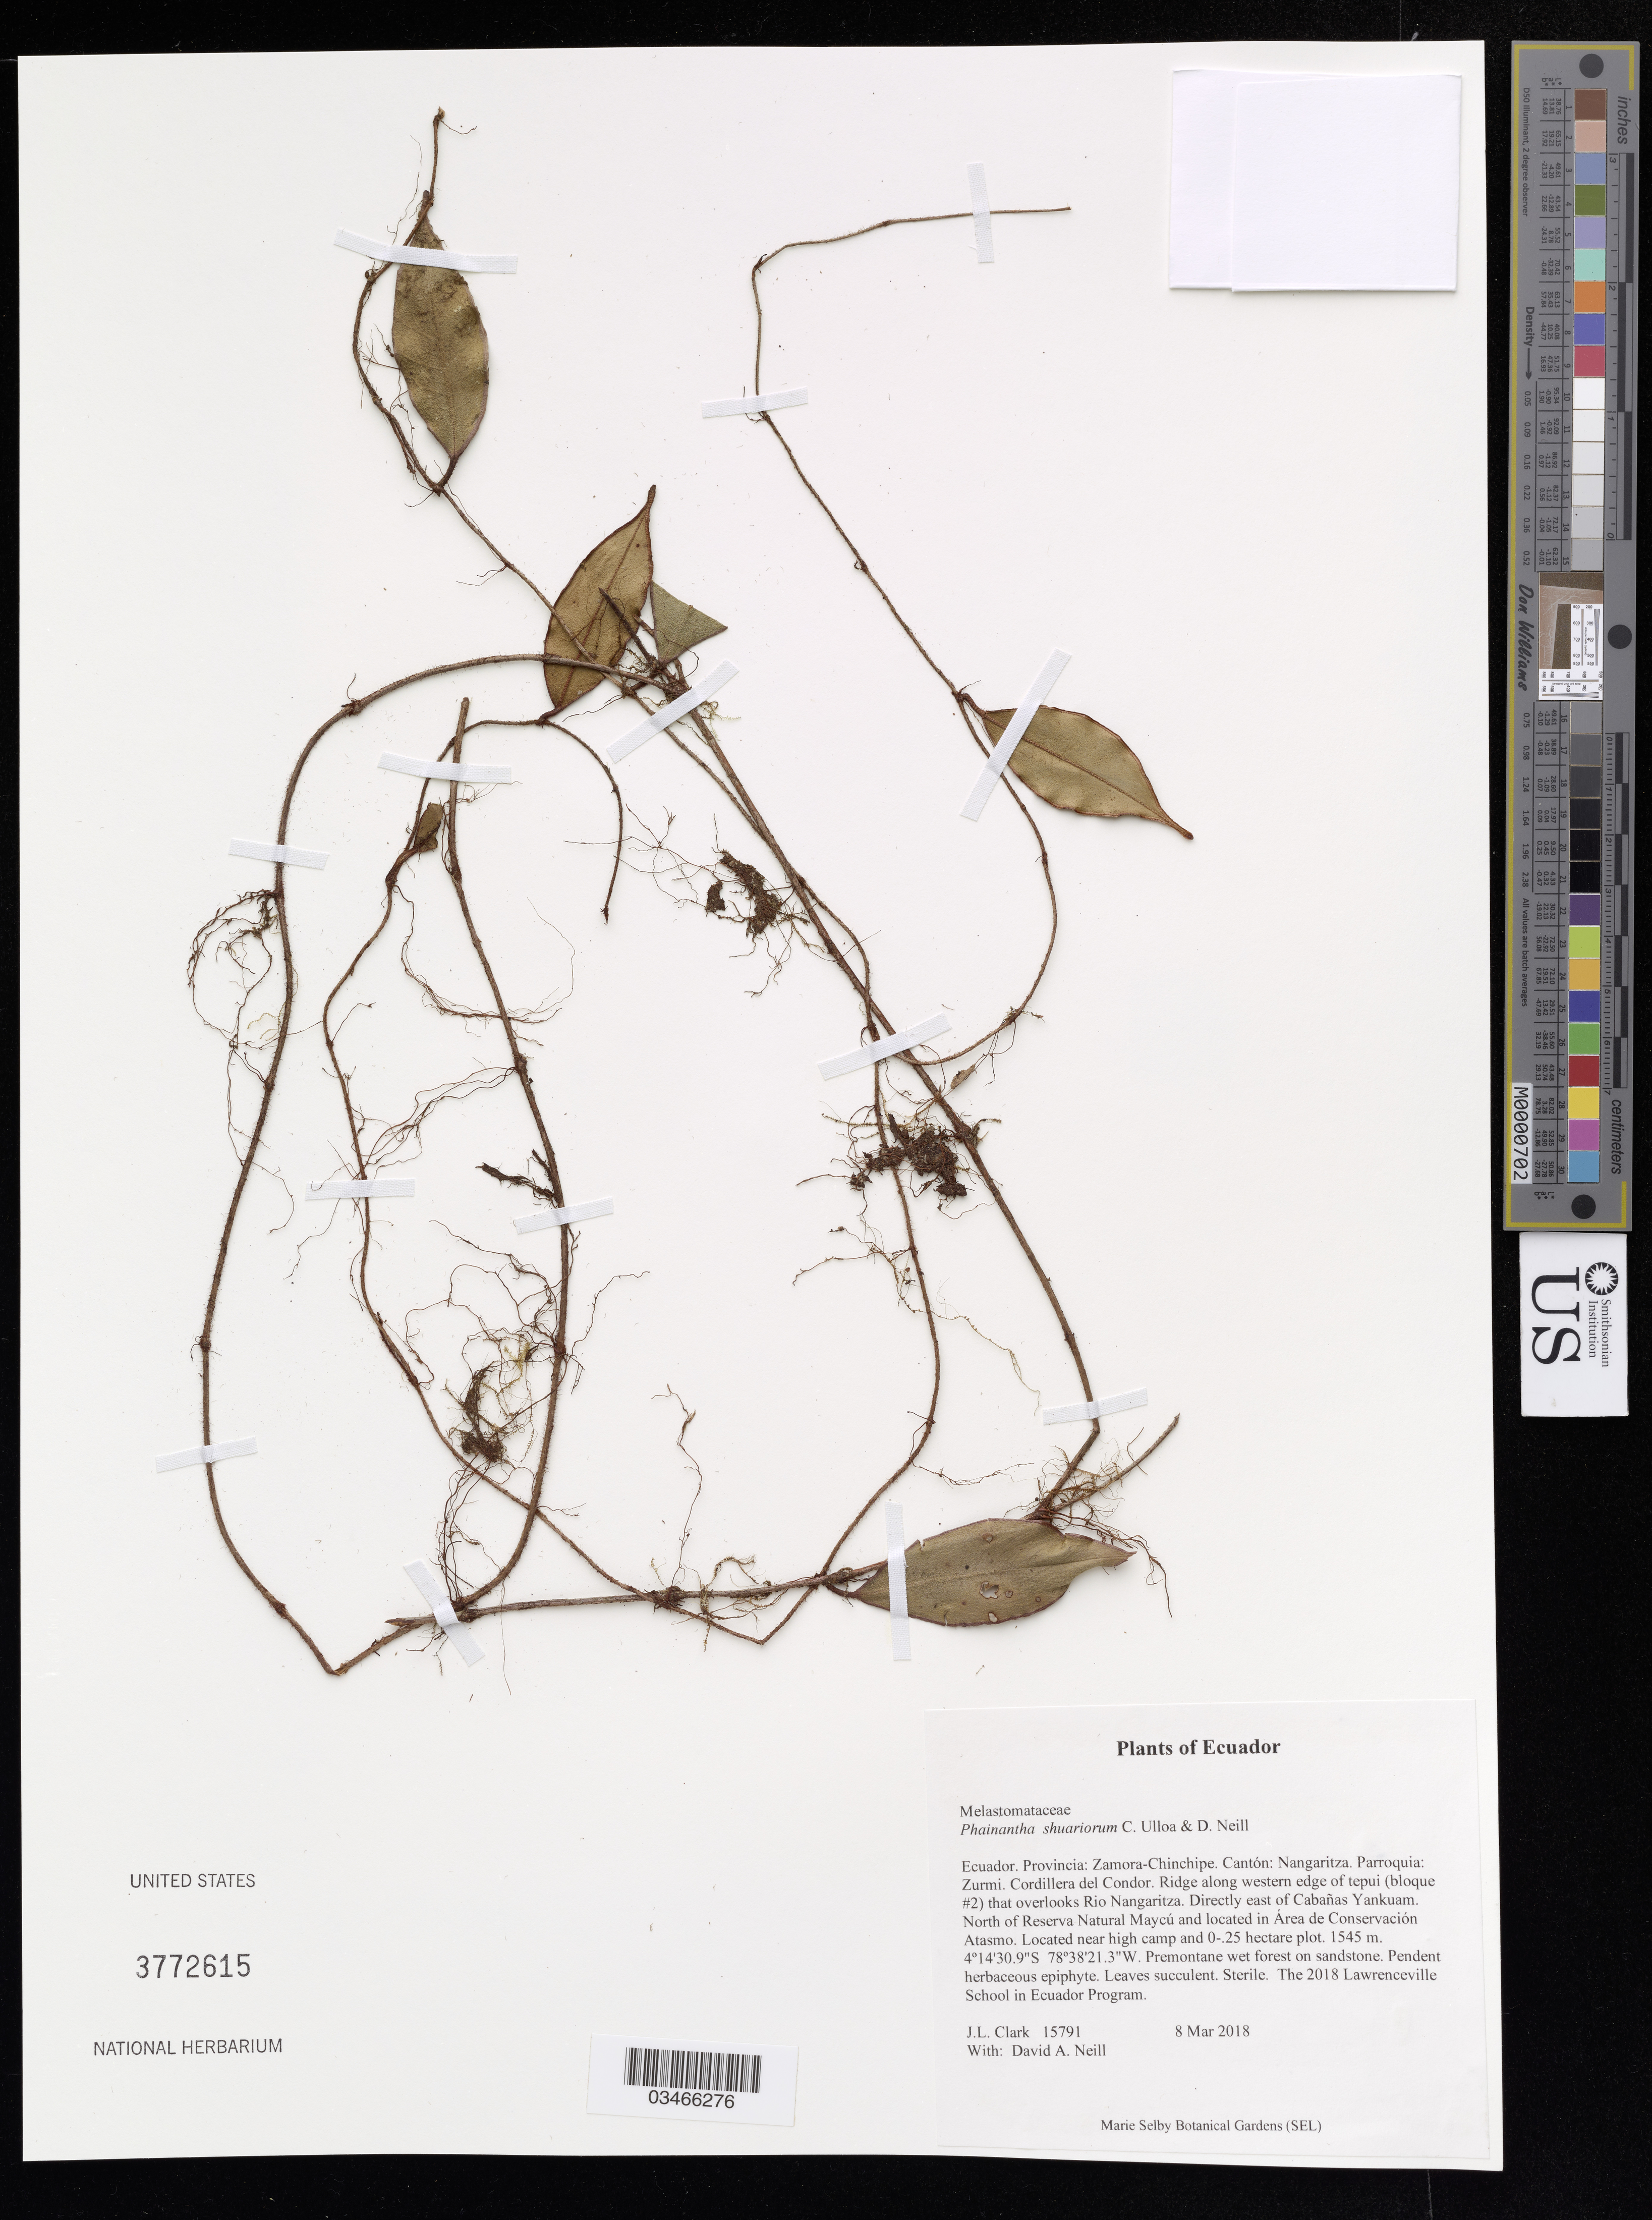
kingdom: Plantae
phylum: Tracheophyta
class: Magnoliopsida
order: Myrtales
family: Melastomataceae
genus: Phainantha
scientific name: Phainantha shuariorum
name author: C. Ulloa & D.A. Neill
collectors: J. Clark & D. A. Neill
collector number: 15791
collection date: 2018-03-08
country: Ecuador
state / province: Zamora-Chinchipe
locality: Cantón: Nangaritza. Parroquia: Zurmi. Cordillera del Condor. Ridge along western edge of tepui (bloque #2) that overlooks Rio Nangaritza. Directly east of Cabañas Yankuam. North of Reserva Natural Maycú and located in Área de Conservación Atasmo. Located near high camp and 0 -. 25 hectare plot.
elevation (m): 1545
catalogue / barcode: US 3772615